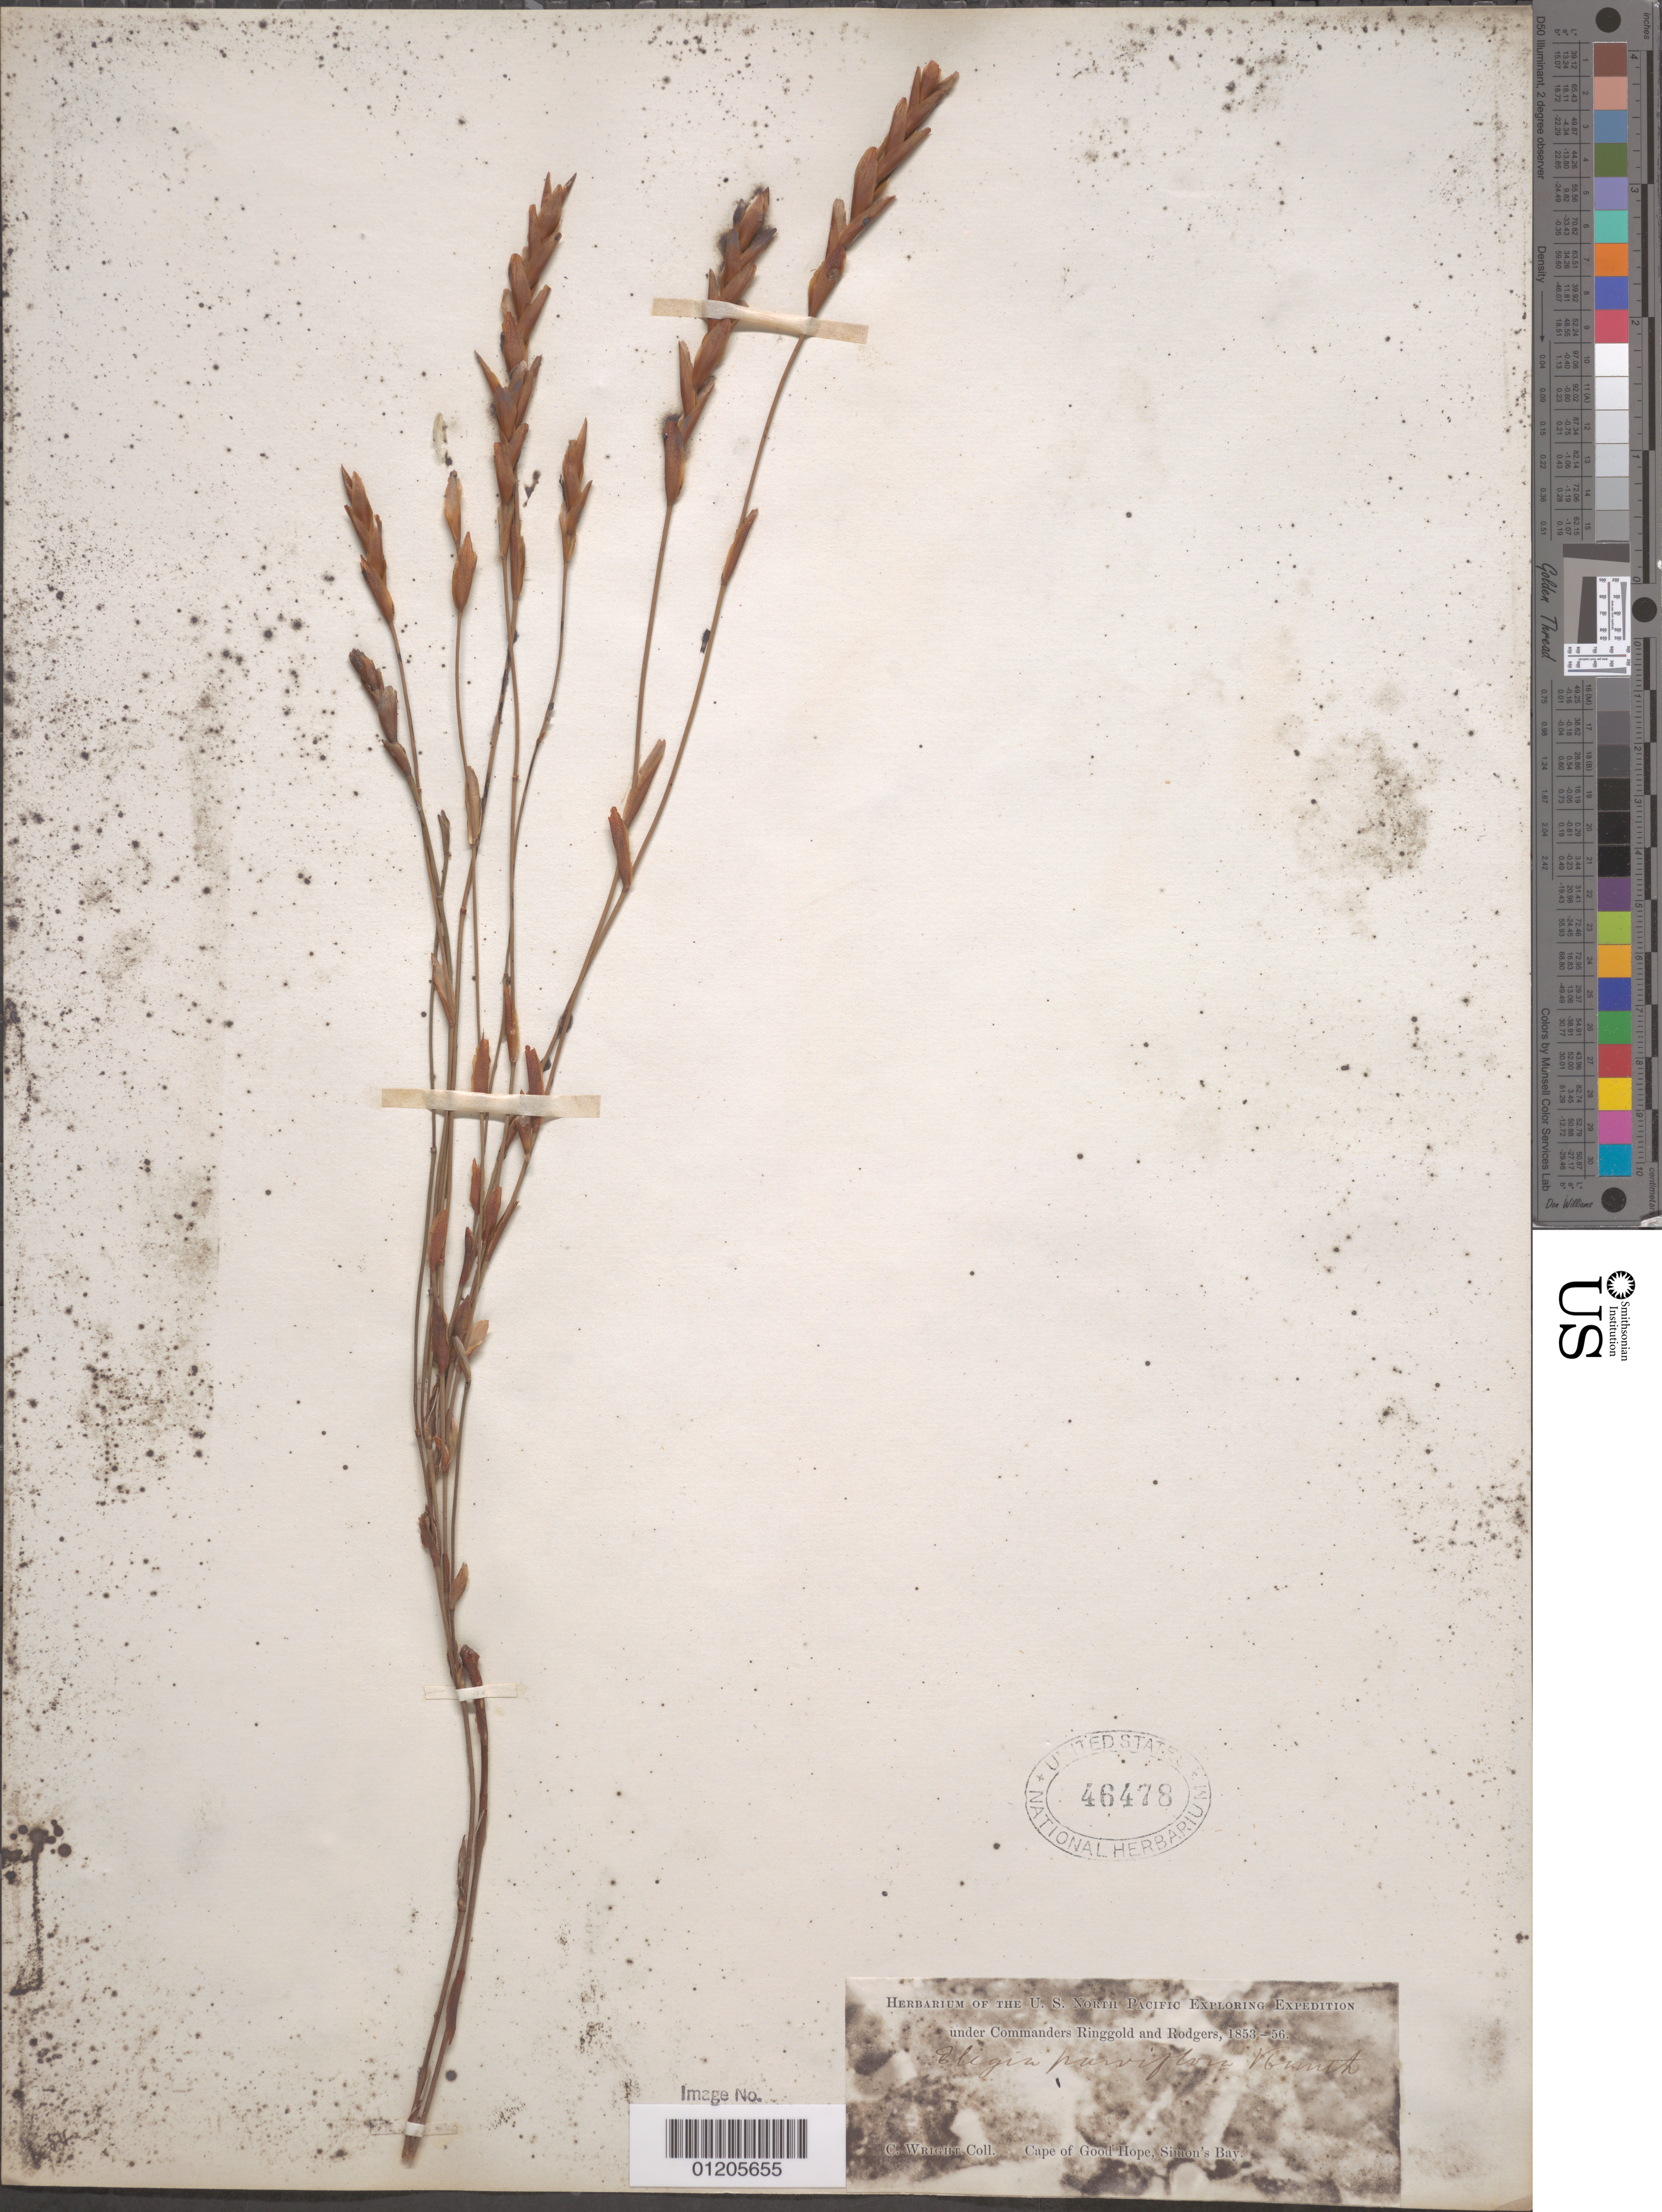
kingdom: Plantae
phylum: Tracheophyta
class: Liliopsida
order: Poales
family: Restionaceae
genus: Elegia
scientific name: Elegia parviflora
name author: (Thunb.) Kunth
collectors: C. Wright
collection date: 1853/1856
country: South Africa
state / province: Western Cape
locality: Cape of Good Hope, Simon's Bay.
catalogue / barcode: US 46478